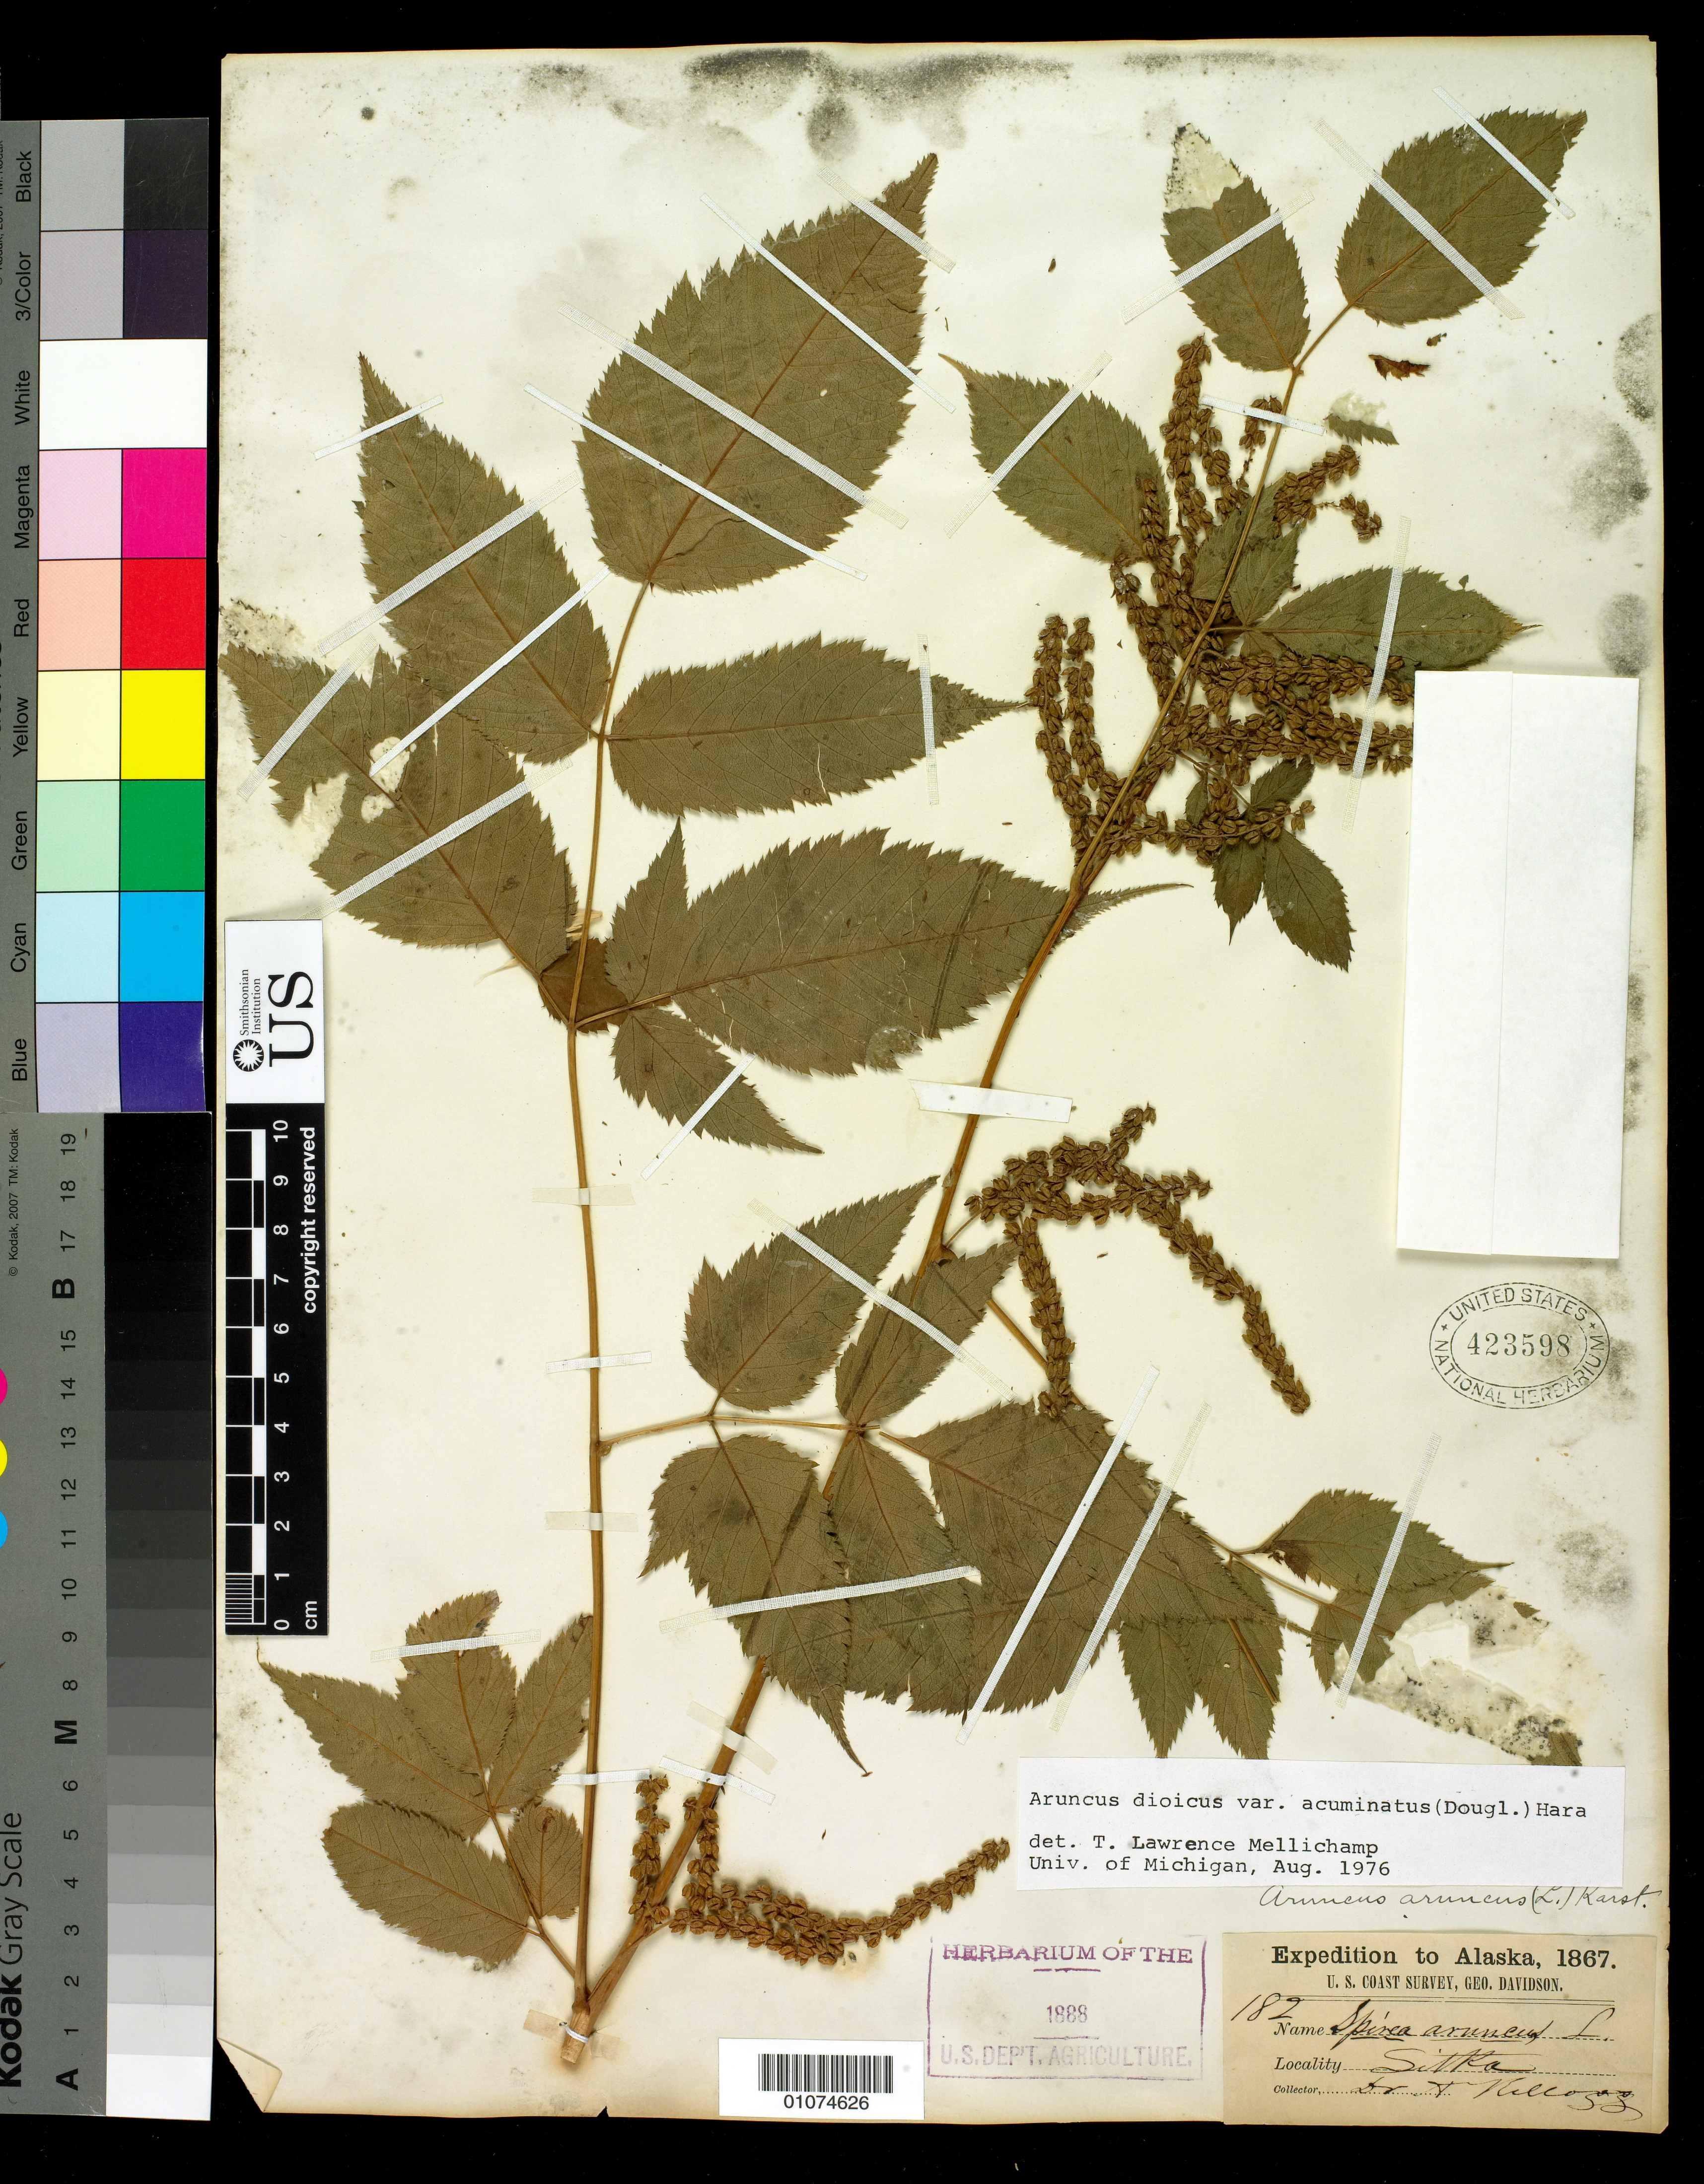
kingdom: Plantae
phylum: Tracheophyta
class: Magnoliopsida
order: Rosales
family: Rosaceae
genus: Aruncus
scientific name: Aruncus dioicus var. acuminatus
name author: (Rydb.) H. Hara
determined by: Mellichamp, T. L.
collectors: A. Kellogg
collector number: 182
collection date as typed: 1867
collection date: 1867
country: United States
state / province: Alaska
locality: Sitka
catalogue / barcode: US 423598